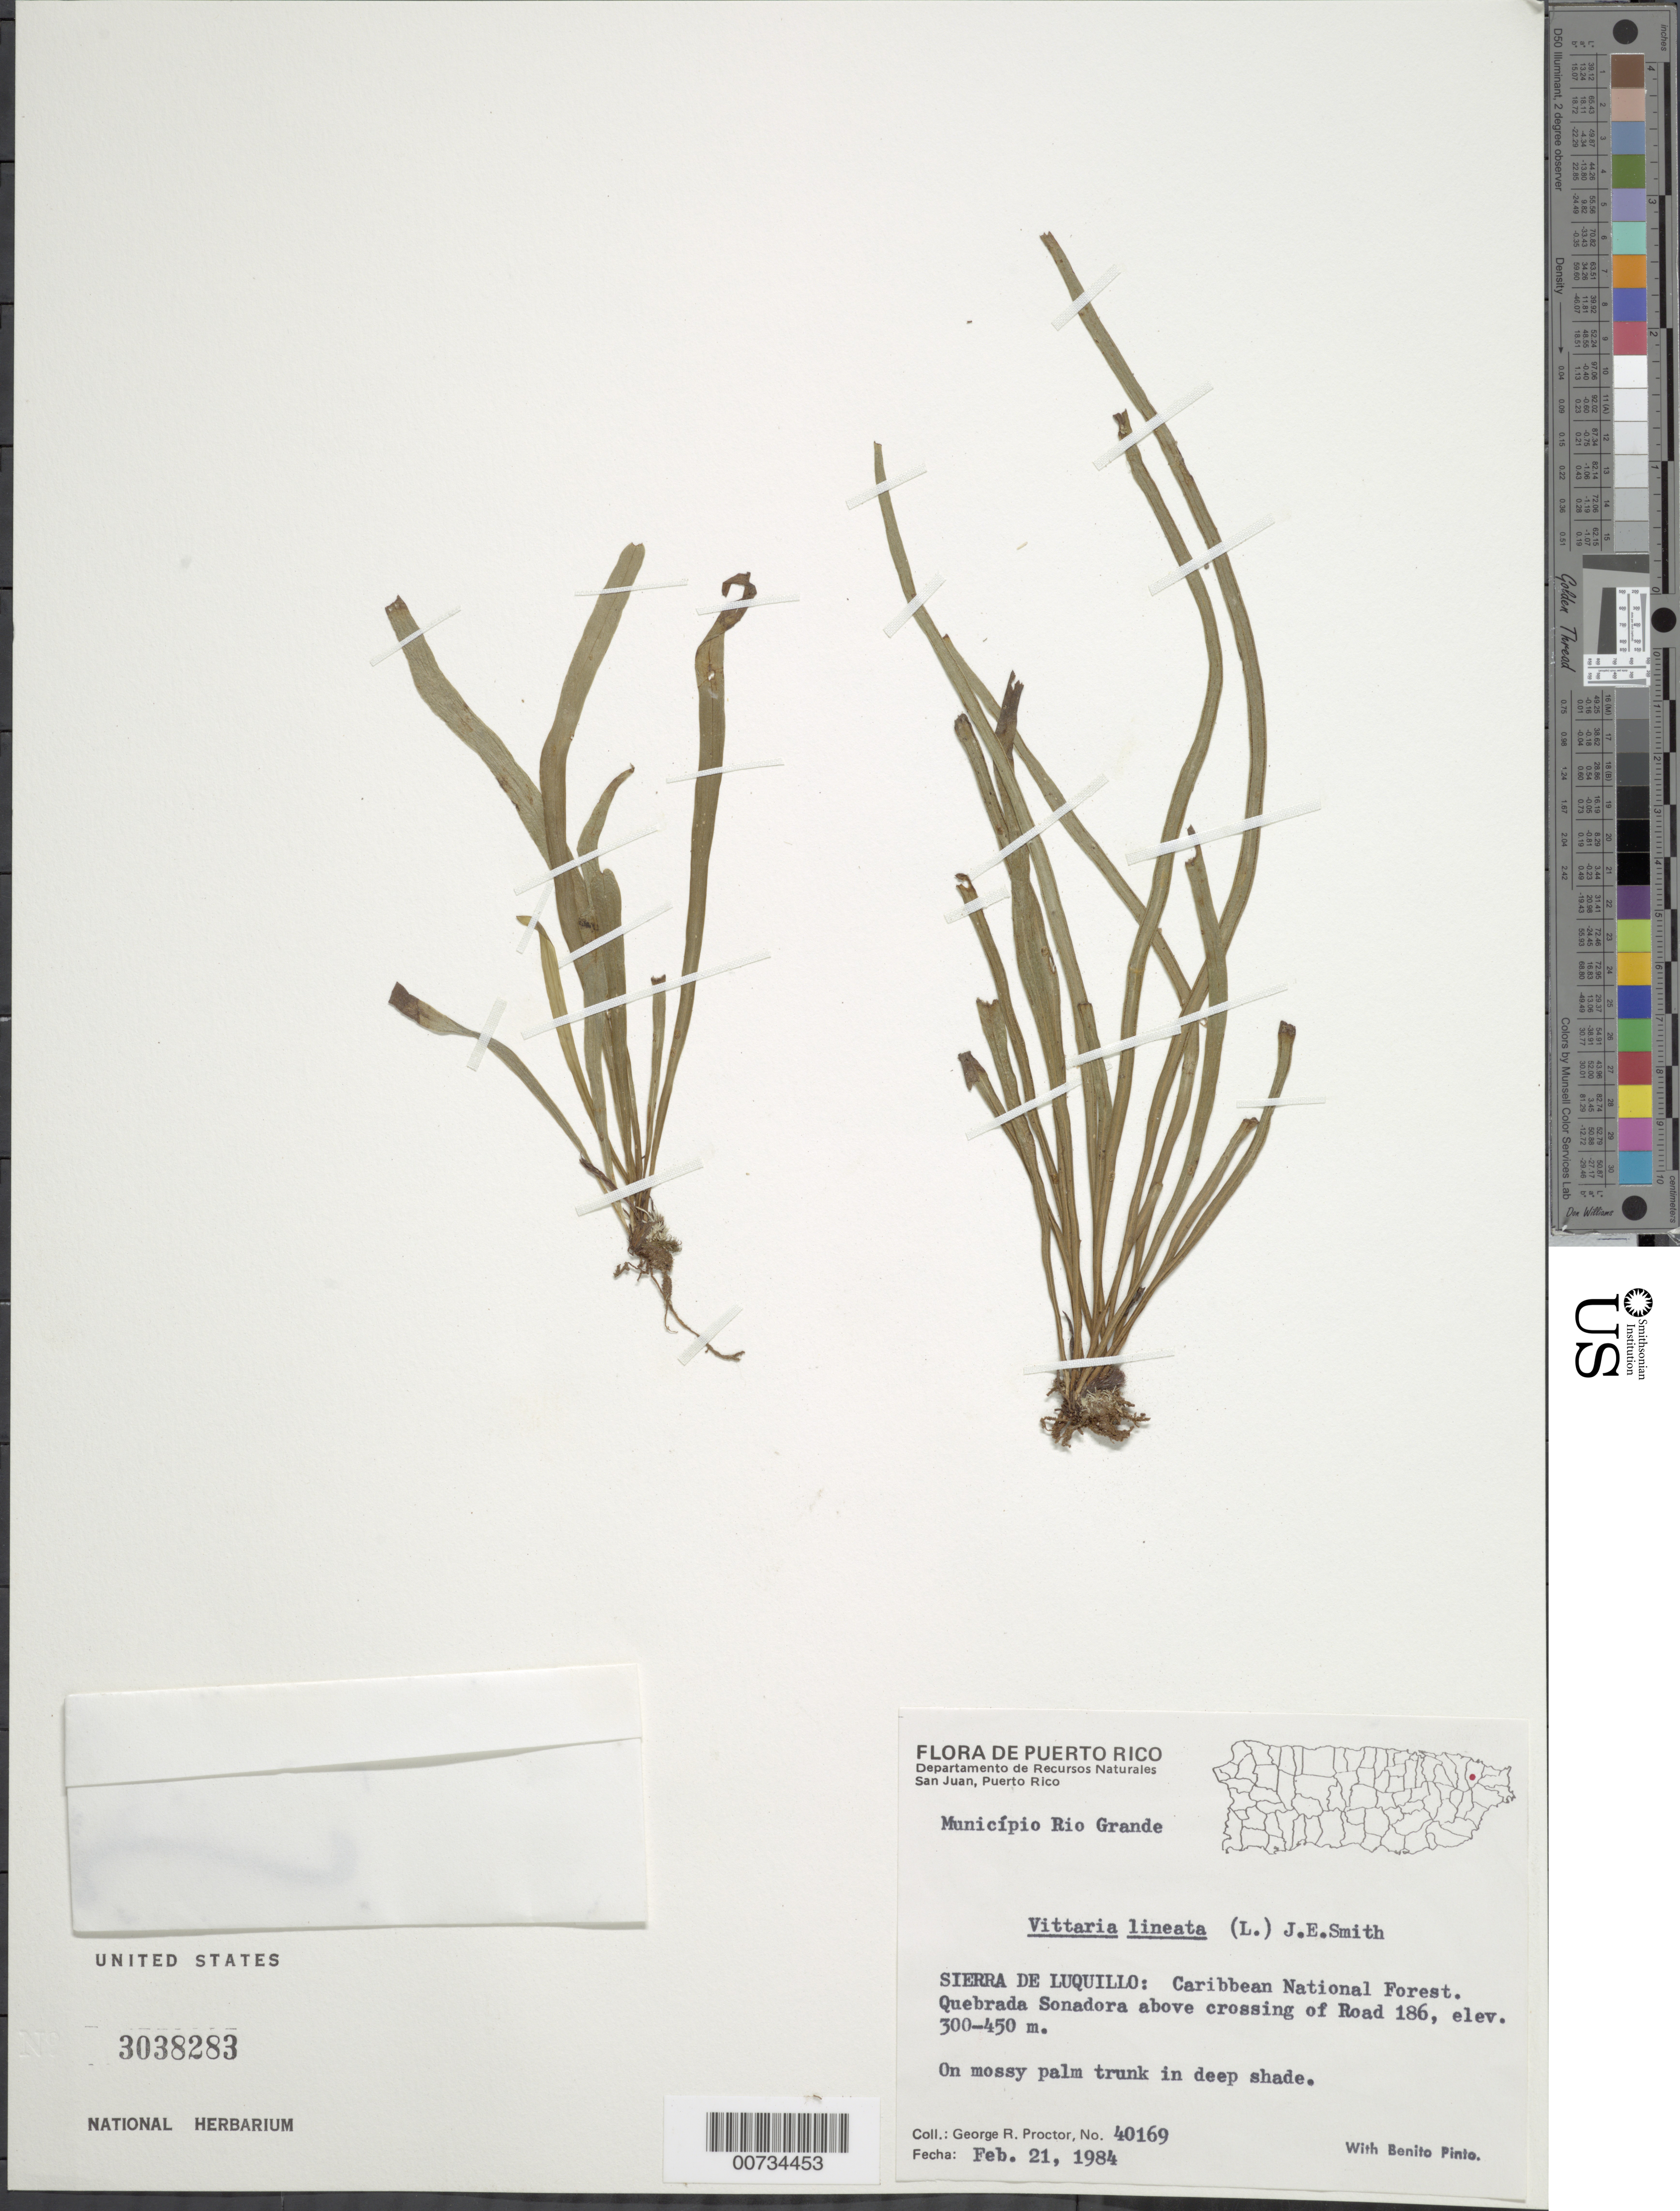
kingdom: Plantae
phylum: Tracheophyta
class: Polypodiopsida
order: Polypodiales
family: Pteridaceae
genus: Vittaria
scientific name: Vittaria lineata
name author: (L.) Sm.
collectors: G. R. Proctor & B. Pinto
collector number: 40169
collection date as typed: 21 Feb 1984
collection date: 1984-02-21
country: Puerto Rico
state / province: Río Grande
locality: Mun. Rio Grande, Sierra de Luquillo: Carib. Natl. Forest, Quebrada Sonadora above crossing of Road 186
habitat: On mossy palm trunk in deep shade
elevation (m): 300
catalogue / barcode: US 3038283